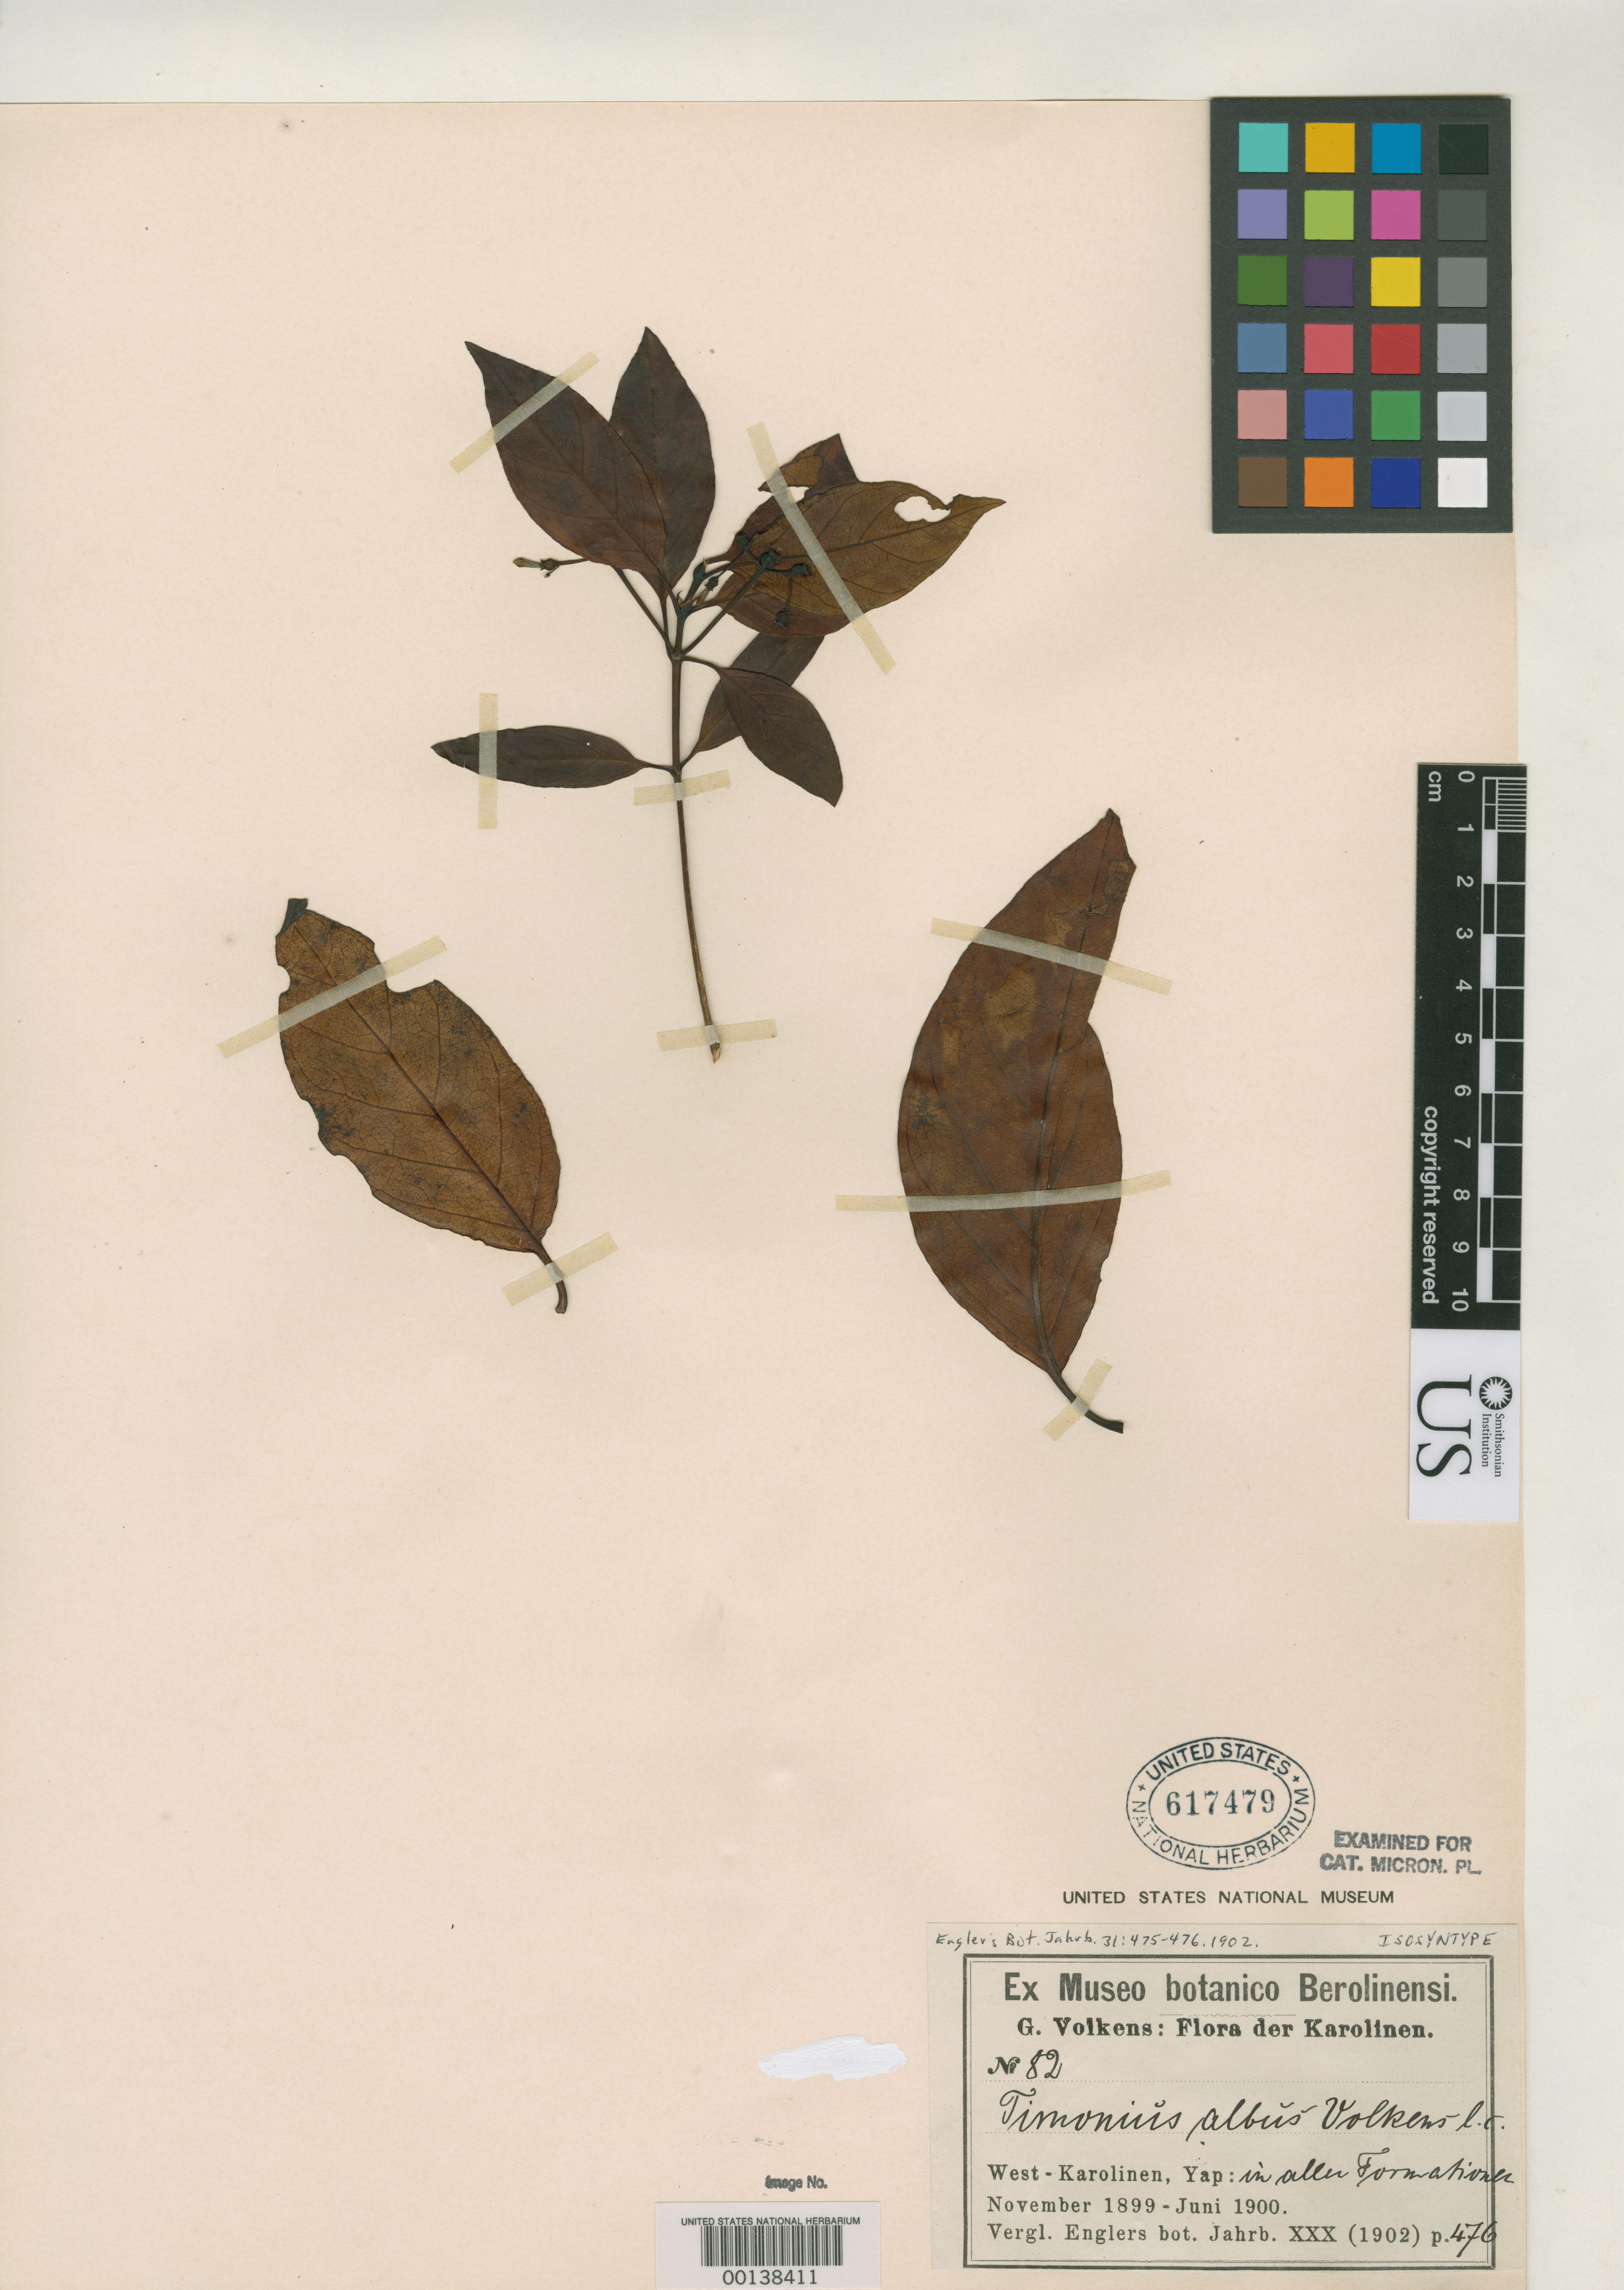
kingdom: Plantae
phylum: Tracheophyta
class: Magnoliopsida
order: Gentianales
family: Rubiaceae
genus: Timonius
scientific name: Timonius albus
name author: Volkens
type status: Isosyntype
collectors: G. Volkens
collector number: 82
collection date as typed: Nov 1899 to -- Jun 1900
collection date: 1899-11/1900-06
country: Micronesia, Federated States of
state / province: Yap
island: Yap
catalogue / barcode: US 617479